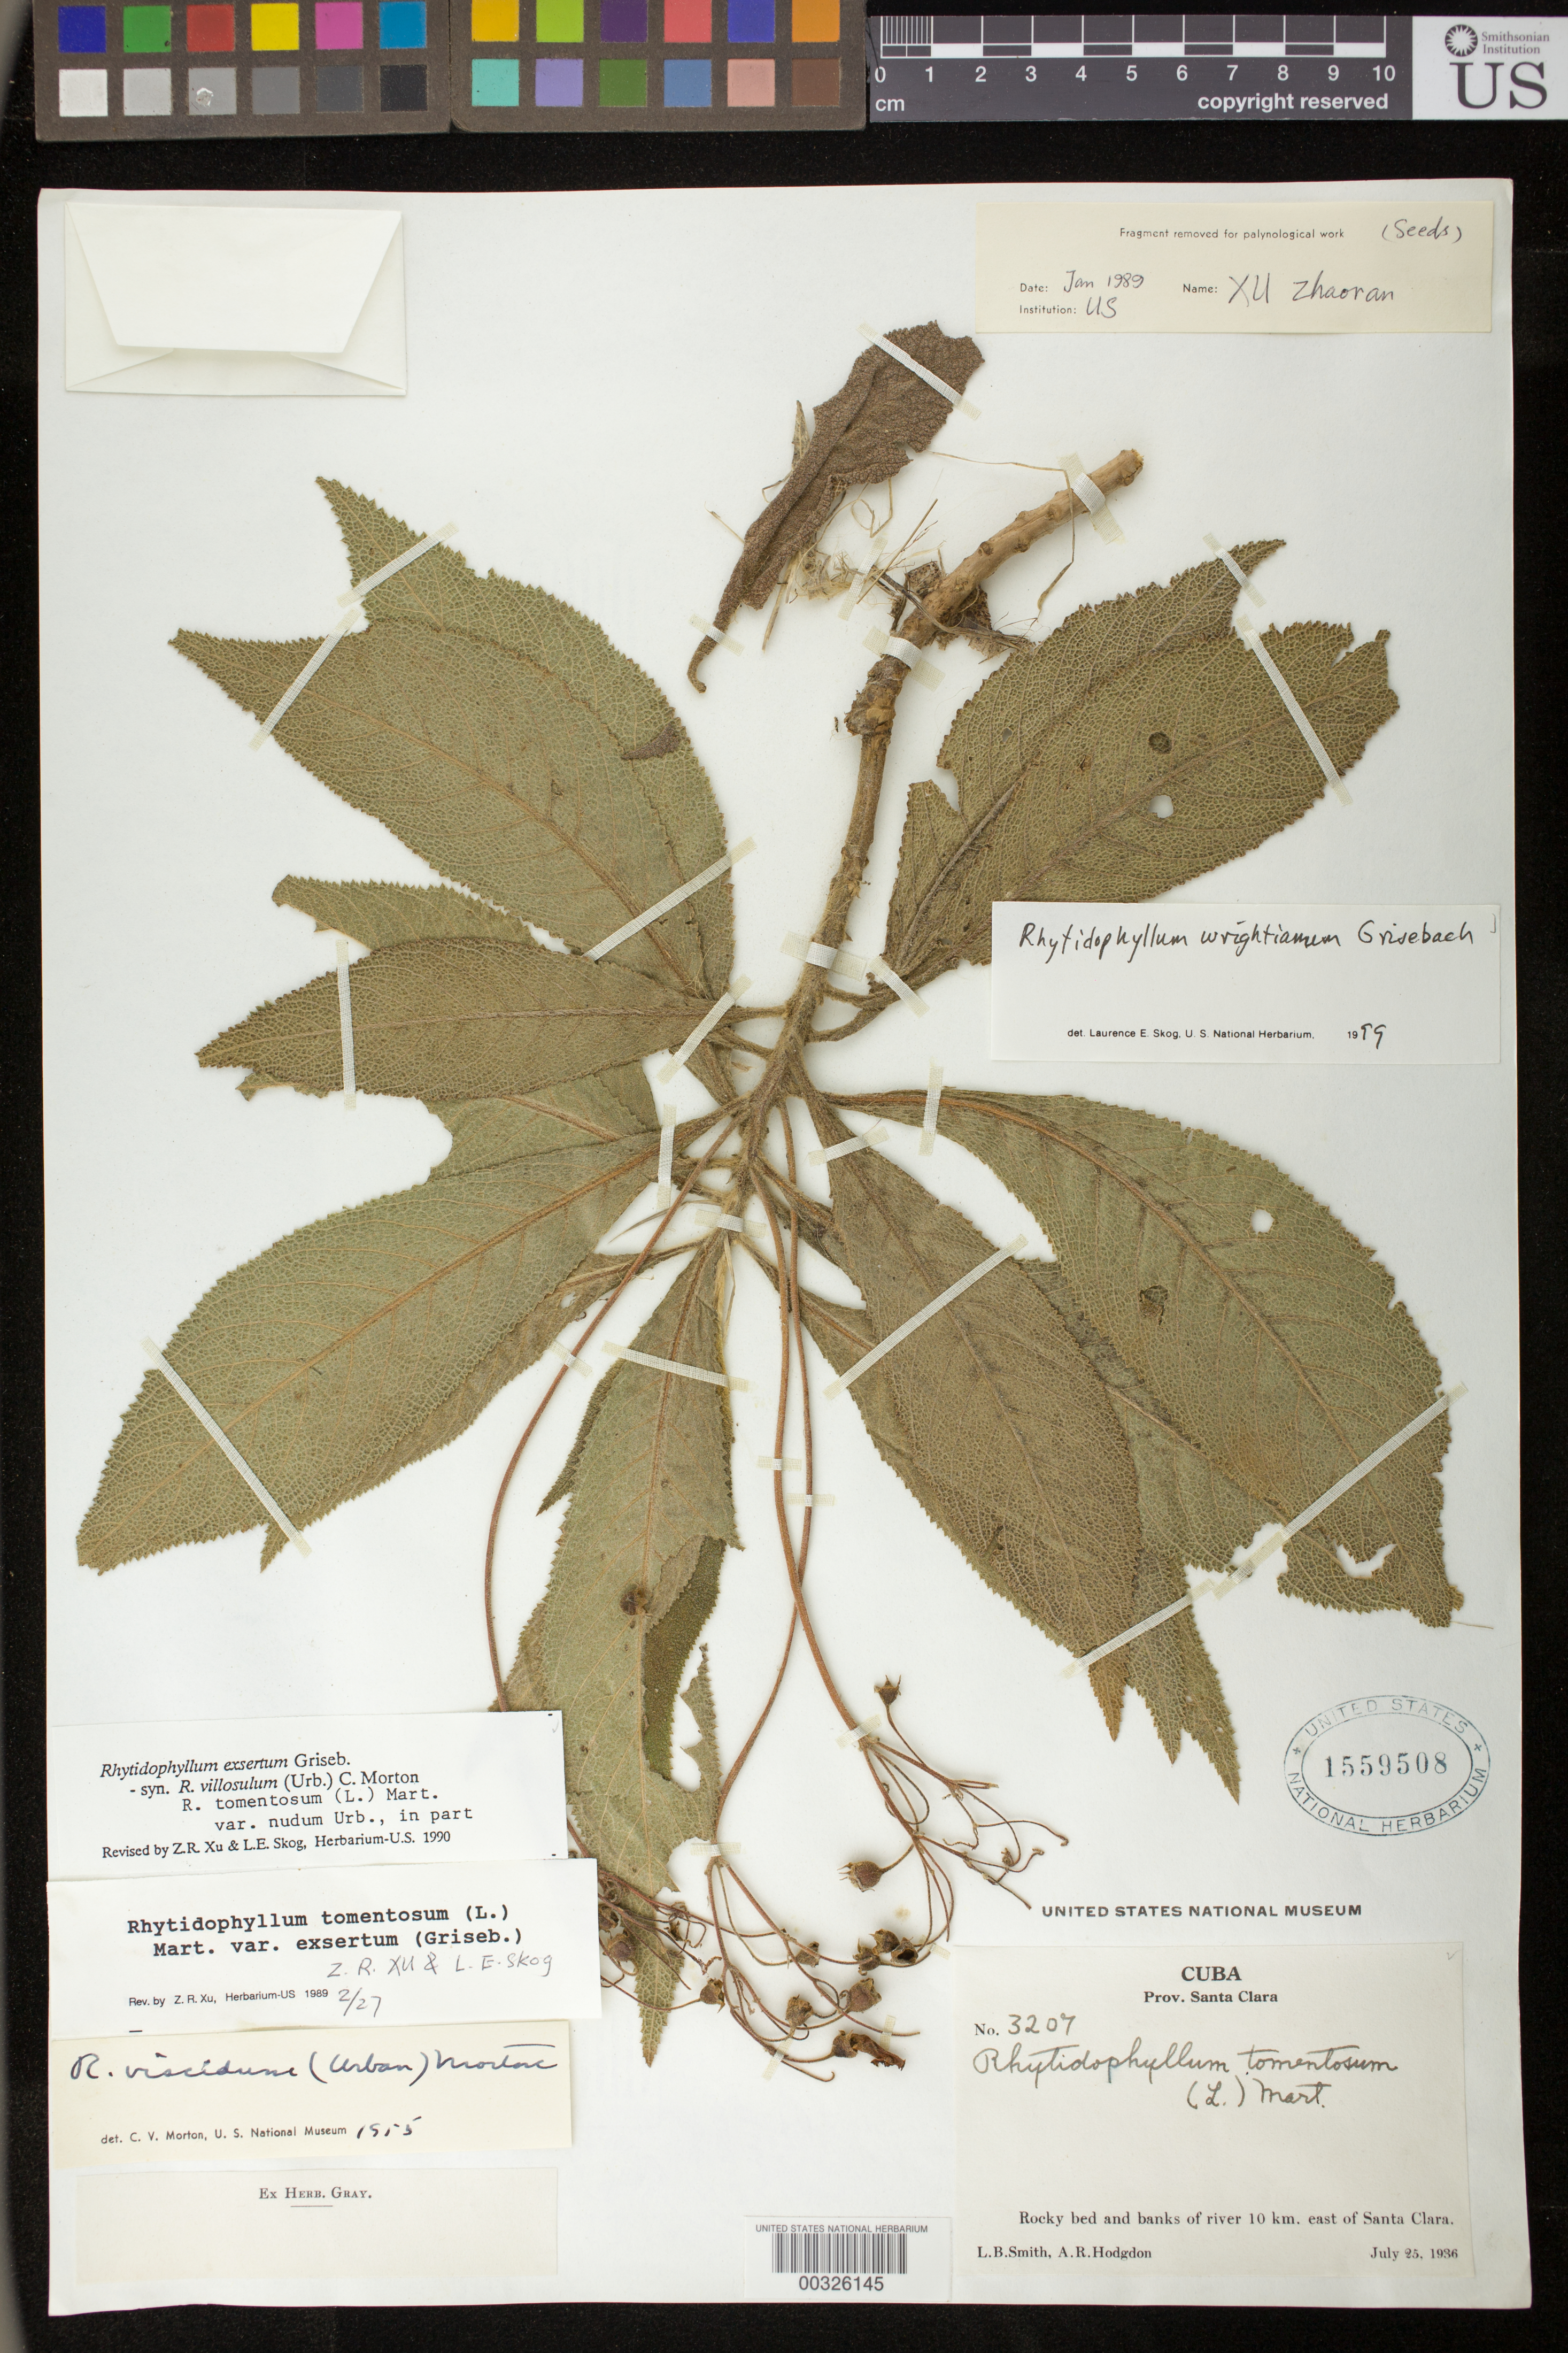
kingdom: Plantae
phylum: Tracheophyta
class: Magnoliopsida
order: Lamiales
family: Gesneriaceae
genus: Rhytidophyllum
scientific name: Rhytidophyllum exsertum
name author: Griseb.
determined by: Skog, Laurence E.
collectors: L. Smith & A. R. Hodgdon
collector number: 3207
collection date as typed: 25 Jul 1936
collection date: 1936-07-25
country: Cuba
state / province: Las Villas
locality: Prov. Santa Clara, 10 km E of Santa Clara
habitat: Rocky bed and banks of river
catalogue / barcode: US 1559508